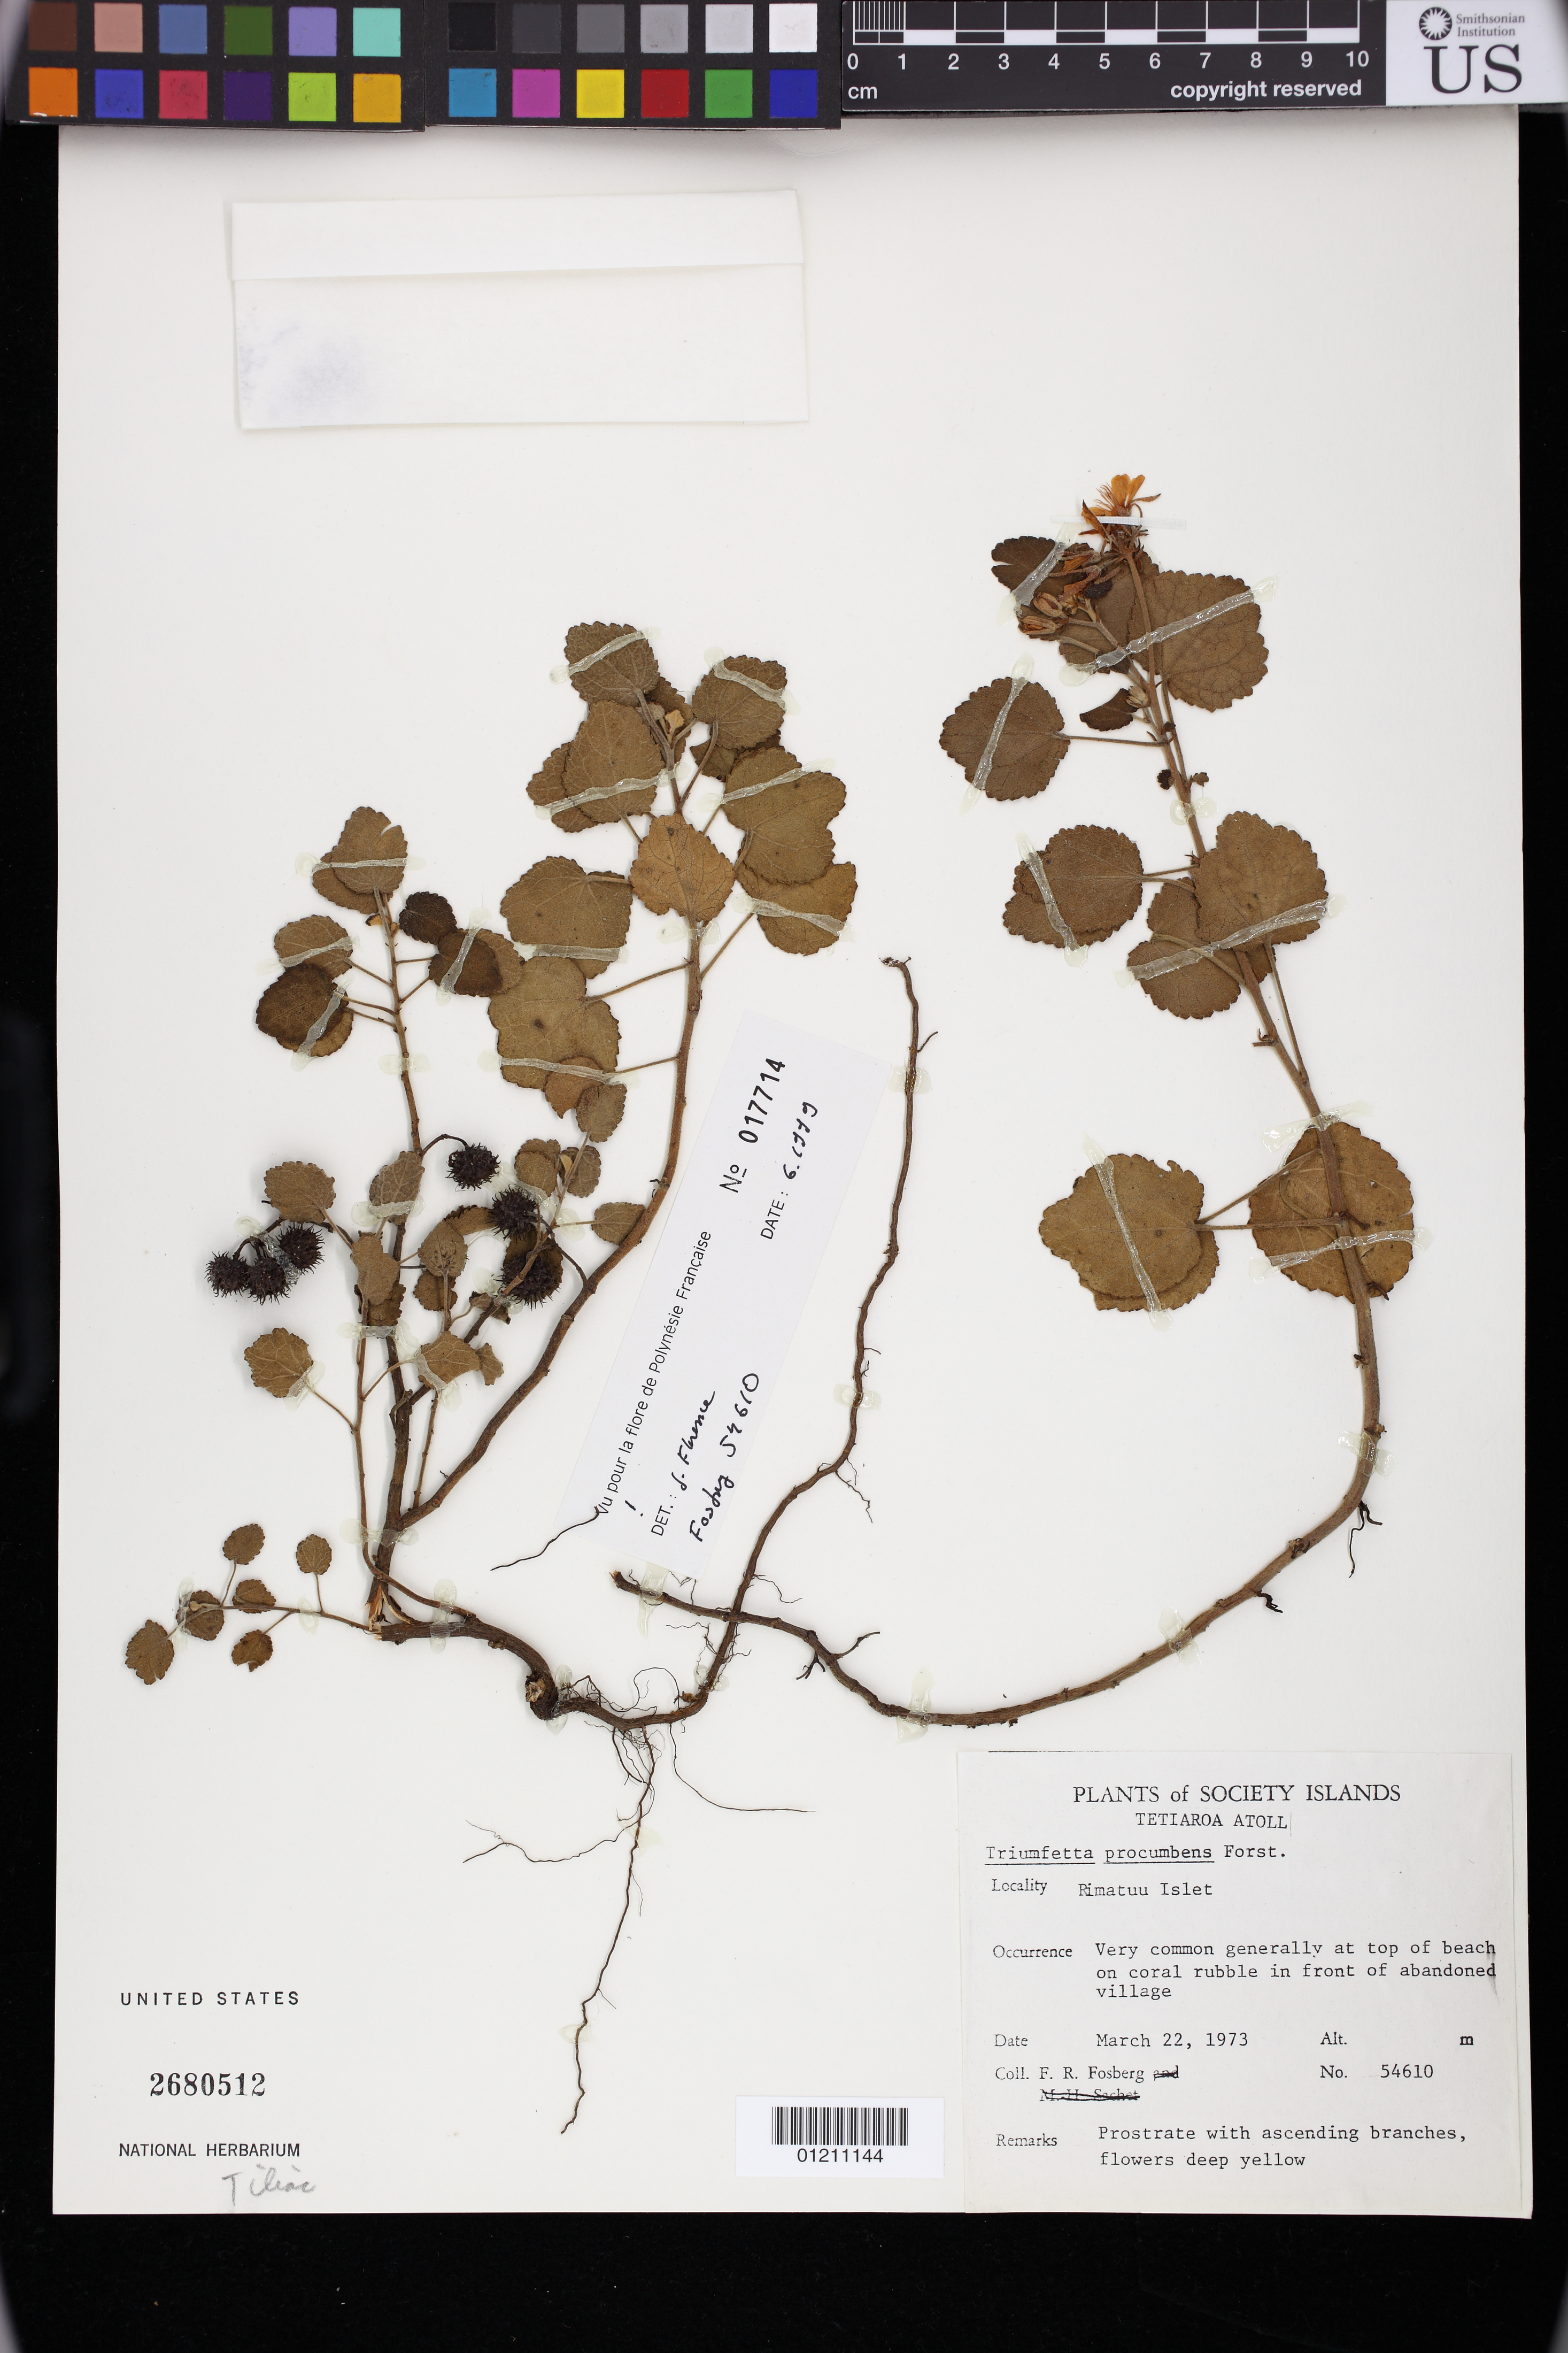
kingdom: Plantae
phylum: Tracheophyta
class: Magnoliopsida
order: Malvales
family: Malvaceae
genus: Triumfetta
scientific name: Triumfetta procumbens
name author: G. Forst.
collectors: F. R. Fosberg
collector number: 54610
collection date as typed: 22 Mar 1973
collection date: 1973-03-22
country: French Polynesia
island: Tetiaroa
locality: Society Islands: Tetiaroa Atoll. Rimatuu Islet. Very common generally at top of beach on coral rubble in front of abandoned village.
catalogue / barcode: US 2680512